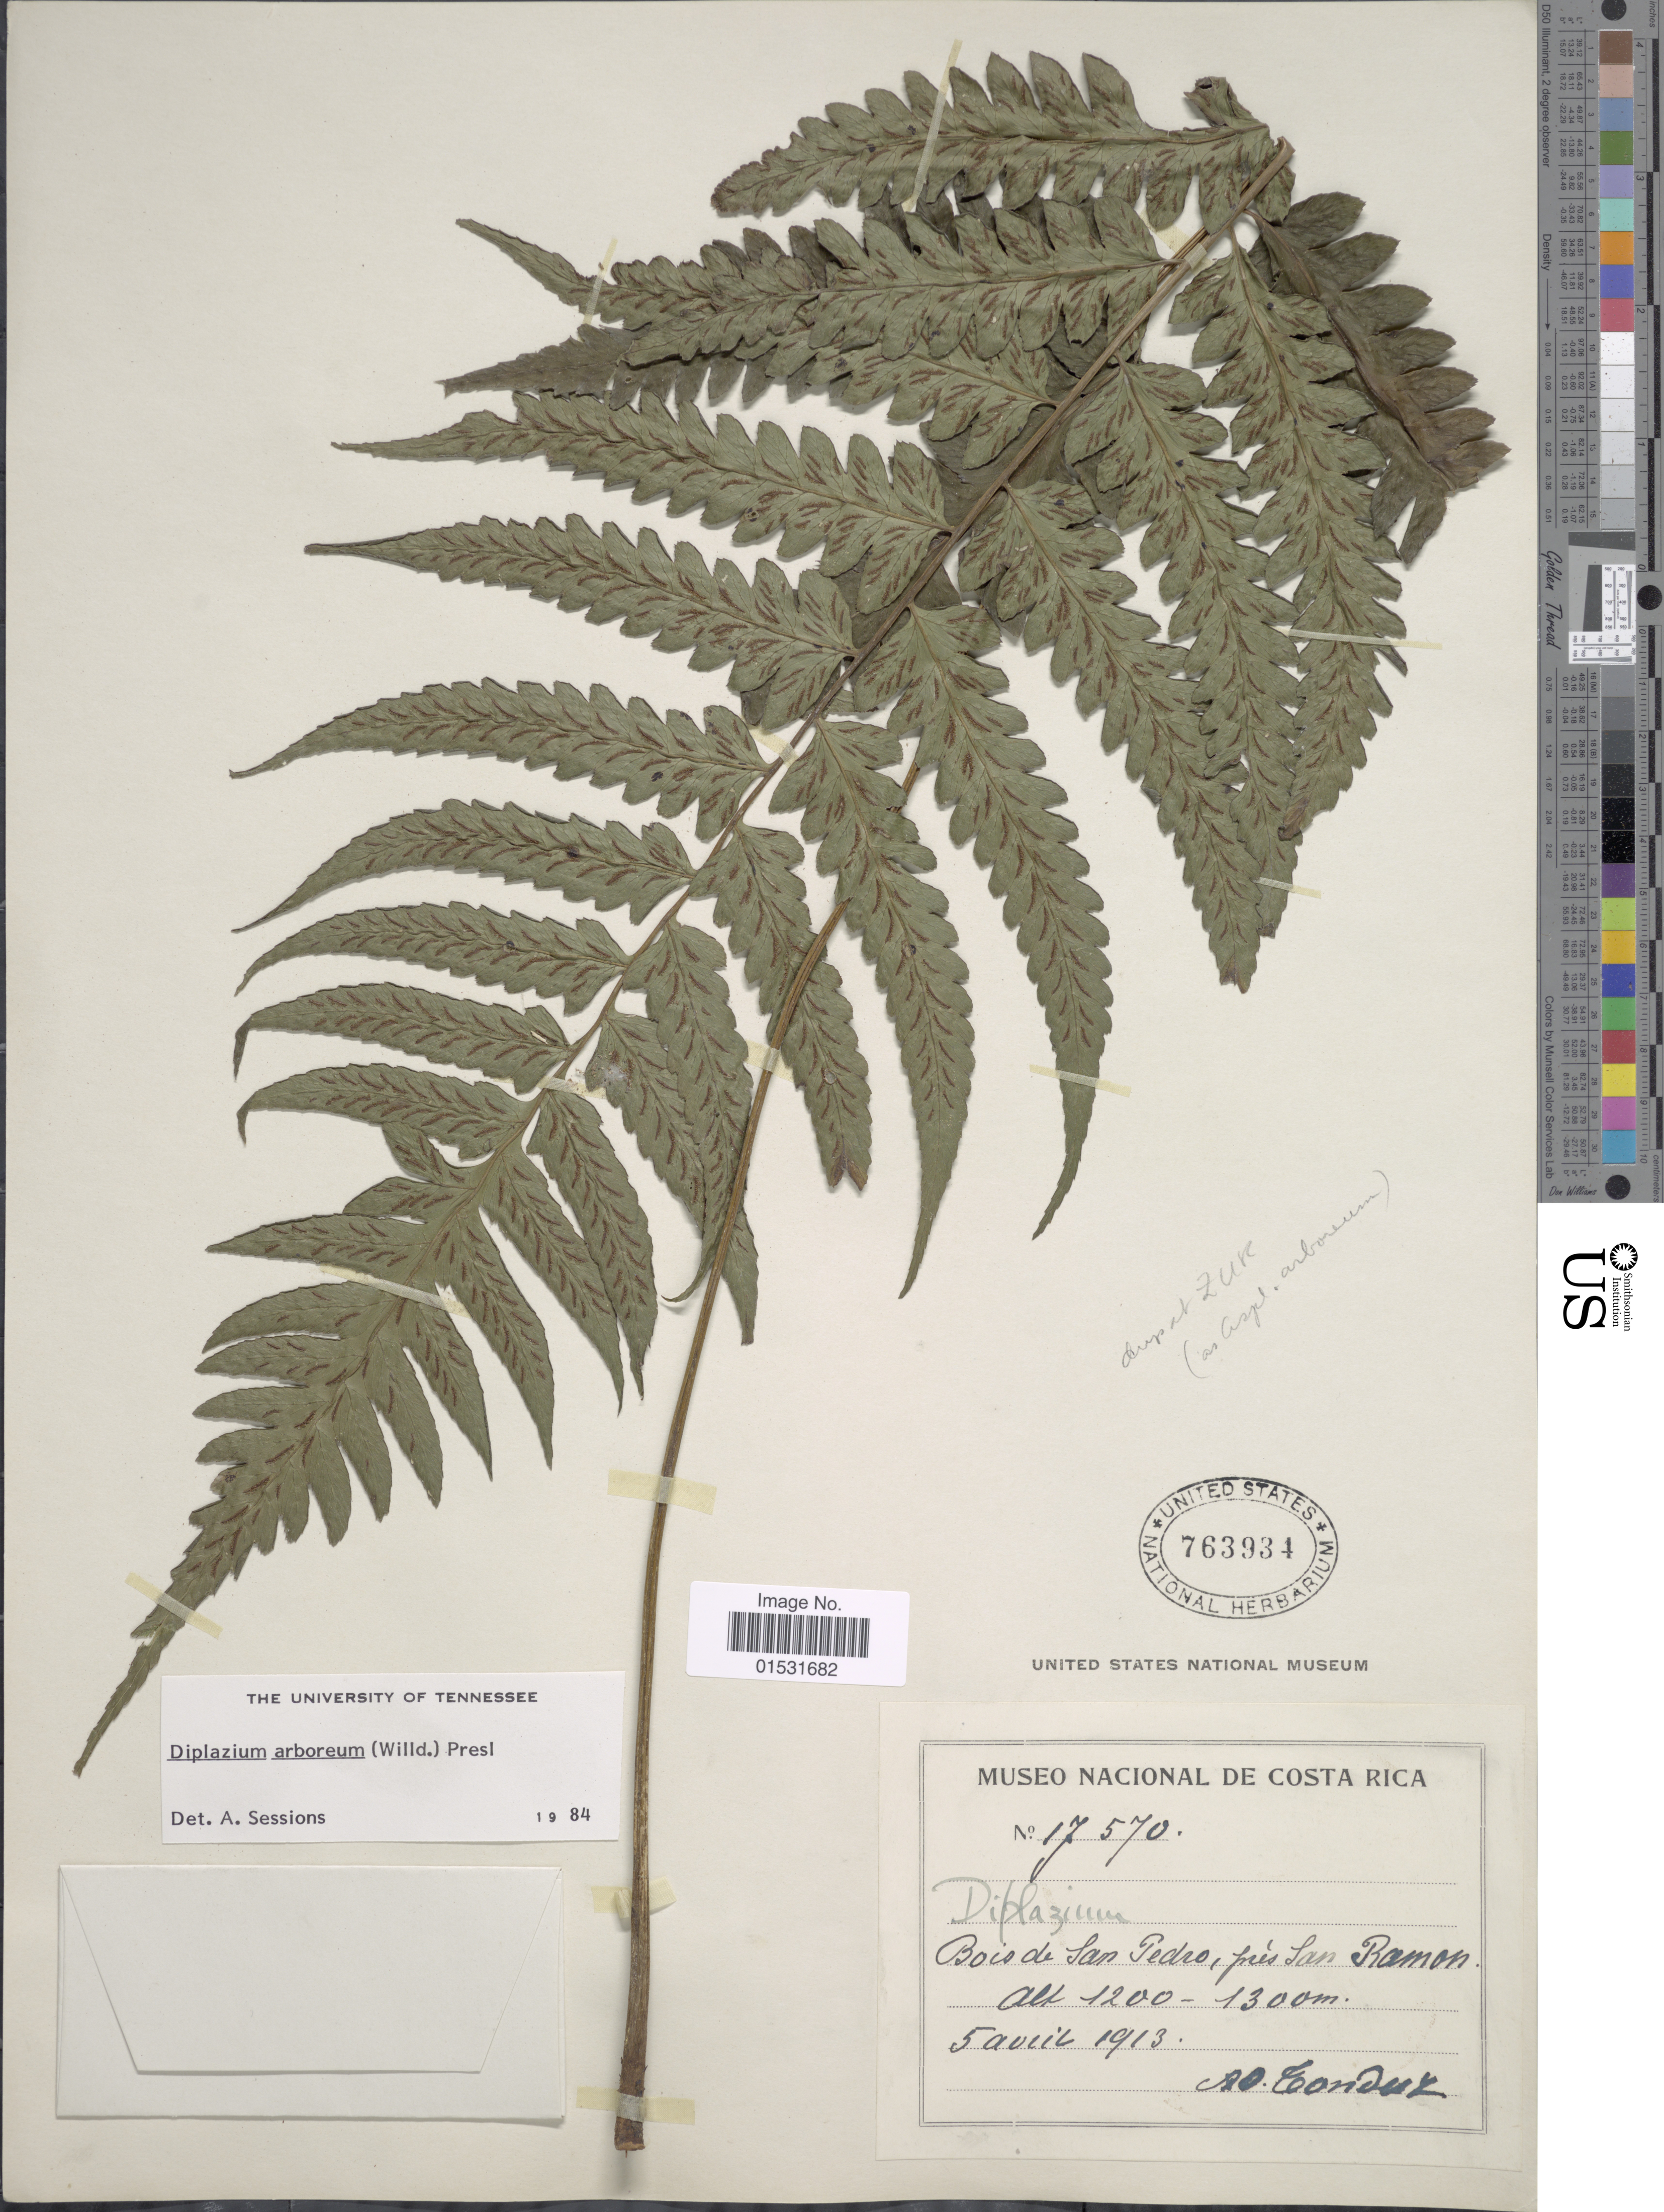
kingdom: Plantae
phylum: Tracheophyta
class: Polypodiopsida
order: Polypodiales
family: Athyriaceae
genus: Diplazium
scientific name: Diplazium cristatum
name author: (Desr.) Alston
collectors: A. Tonduz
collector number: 17570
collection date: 1913-04-05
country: Costa Rica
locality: Bois de San pedro, pres San Ramon.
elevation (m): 1200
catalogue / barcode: US 763934